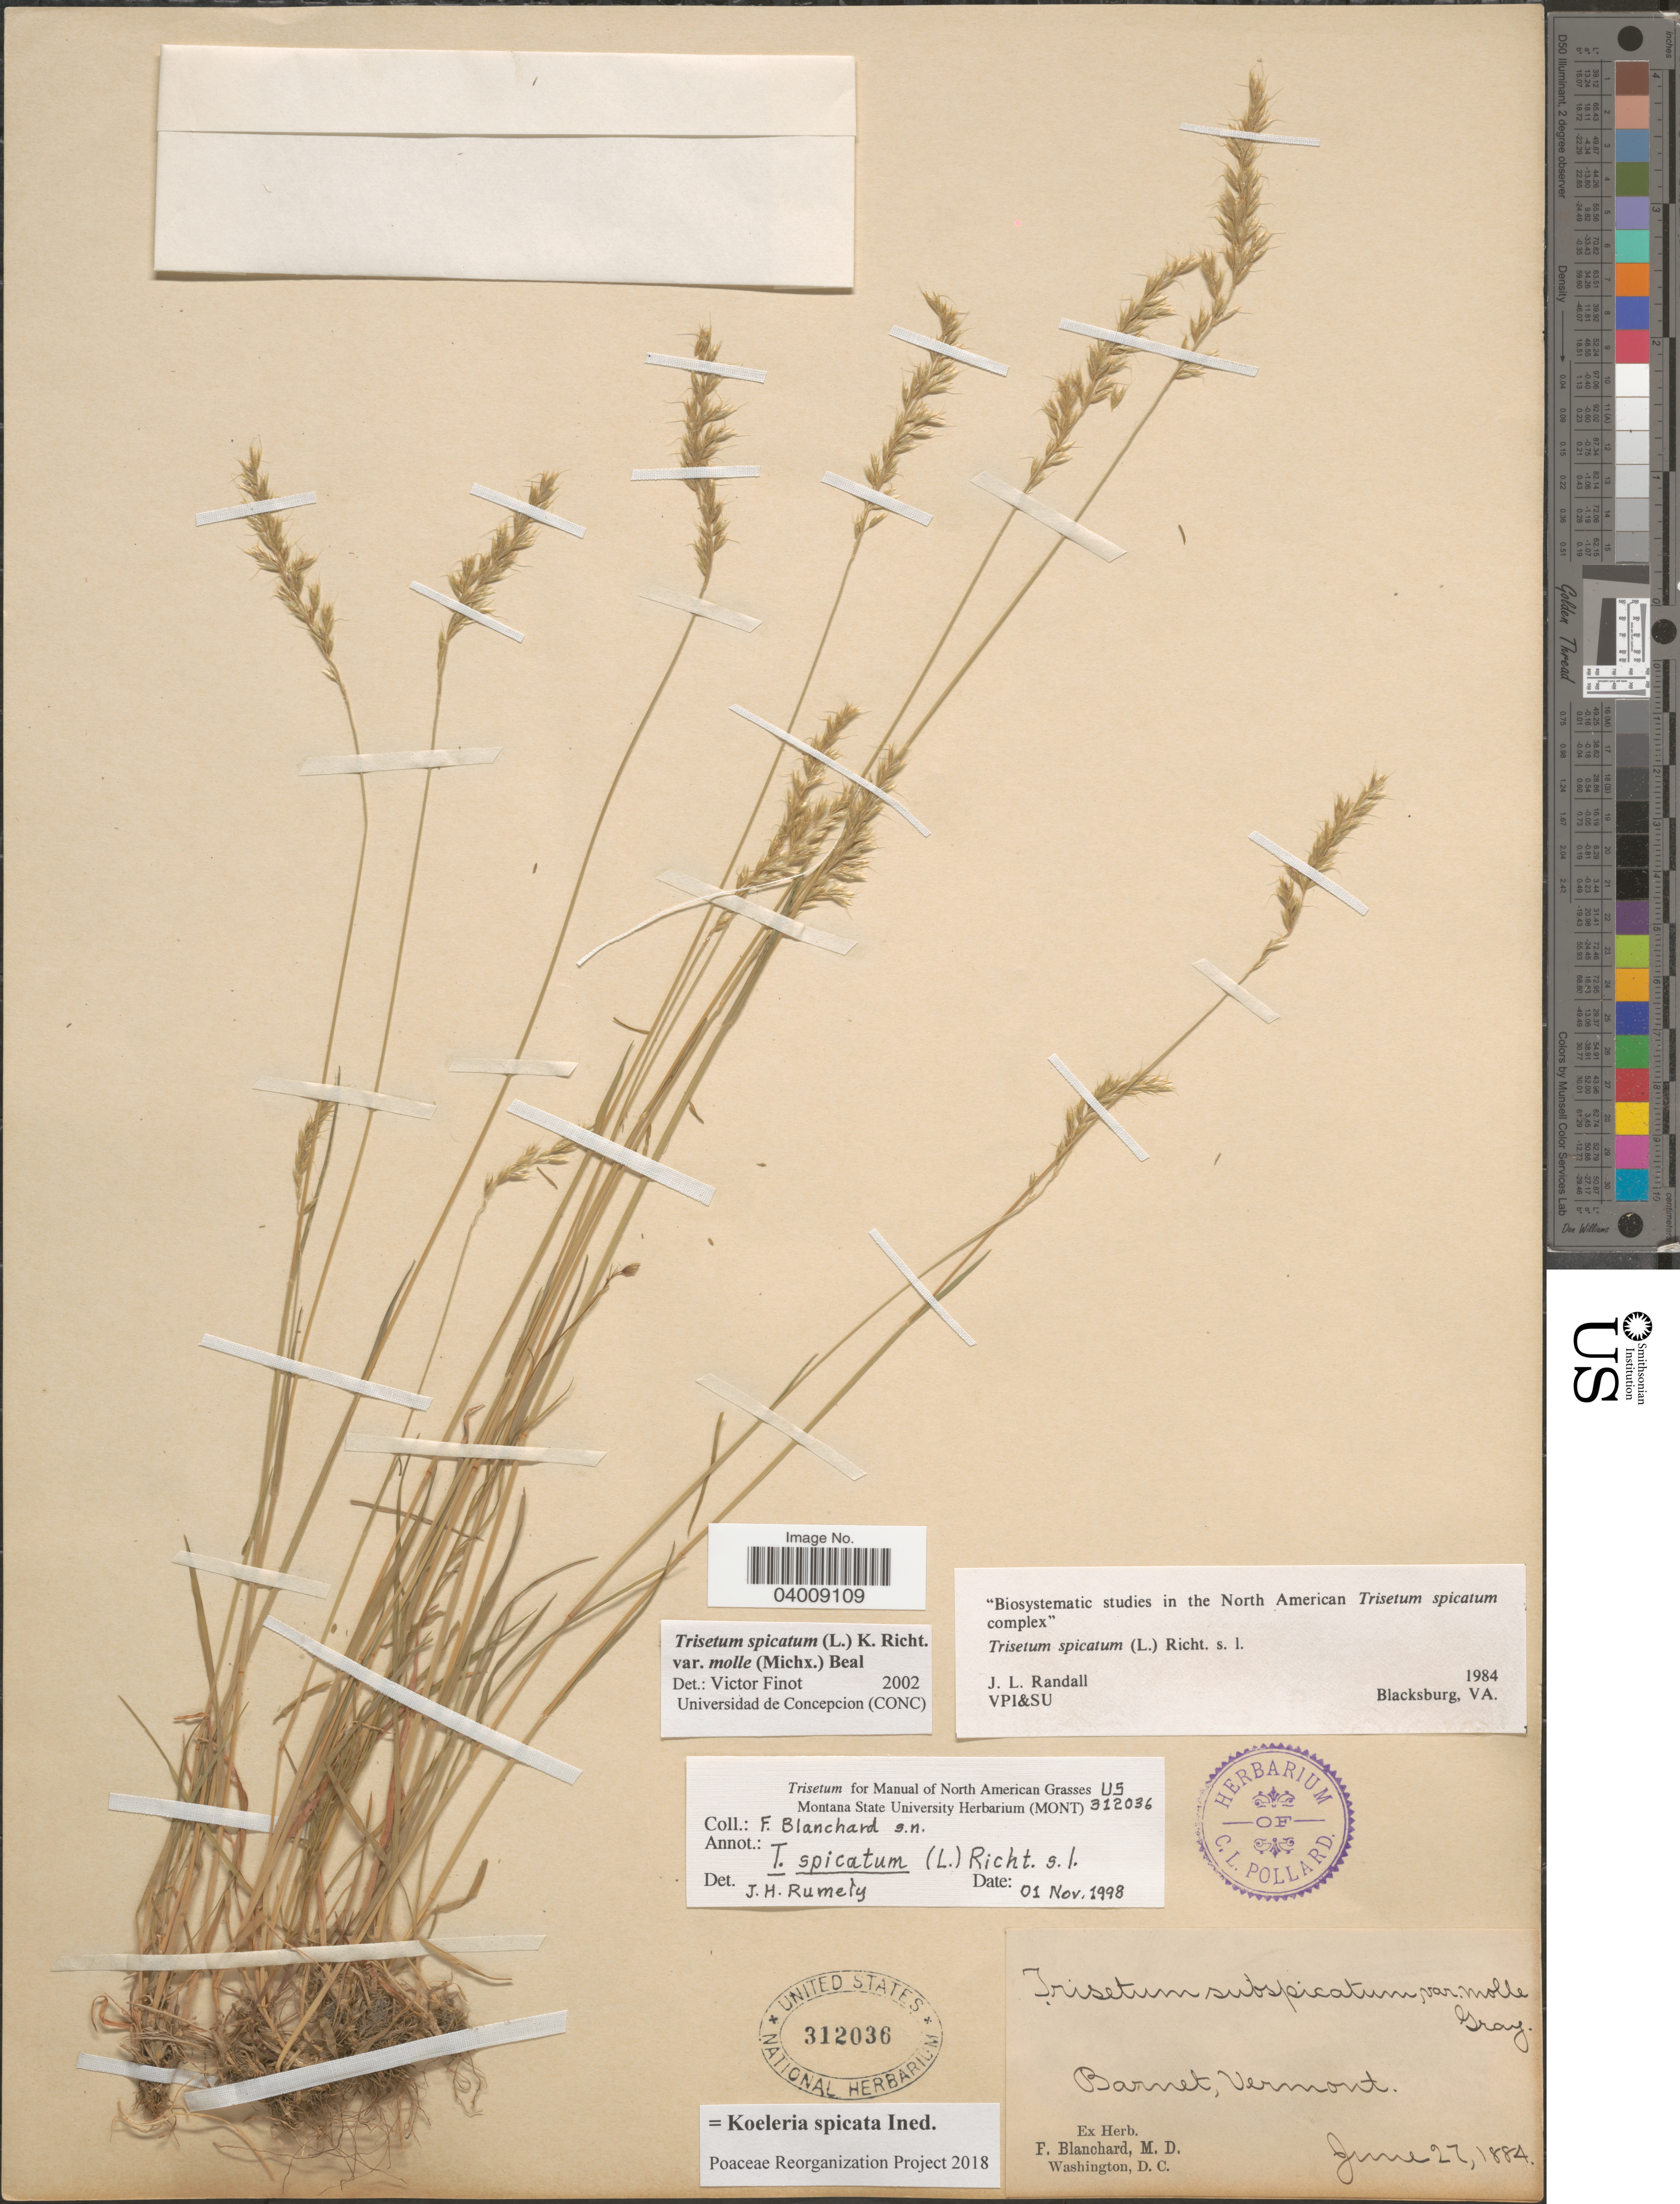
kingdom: Plantae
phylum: Tracheophyta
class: Liliopsida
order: Poales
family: Poaceae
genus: Koeleria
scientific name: Koeleria spicata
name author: (L.) Barberá et al.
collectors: ex herb. F. Blanchard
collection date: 1884-06-27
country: United States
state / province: Vermont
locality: Barnet.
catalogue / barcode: US 312036